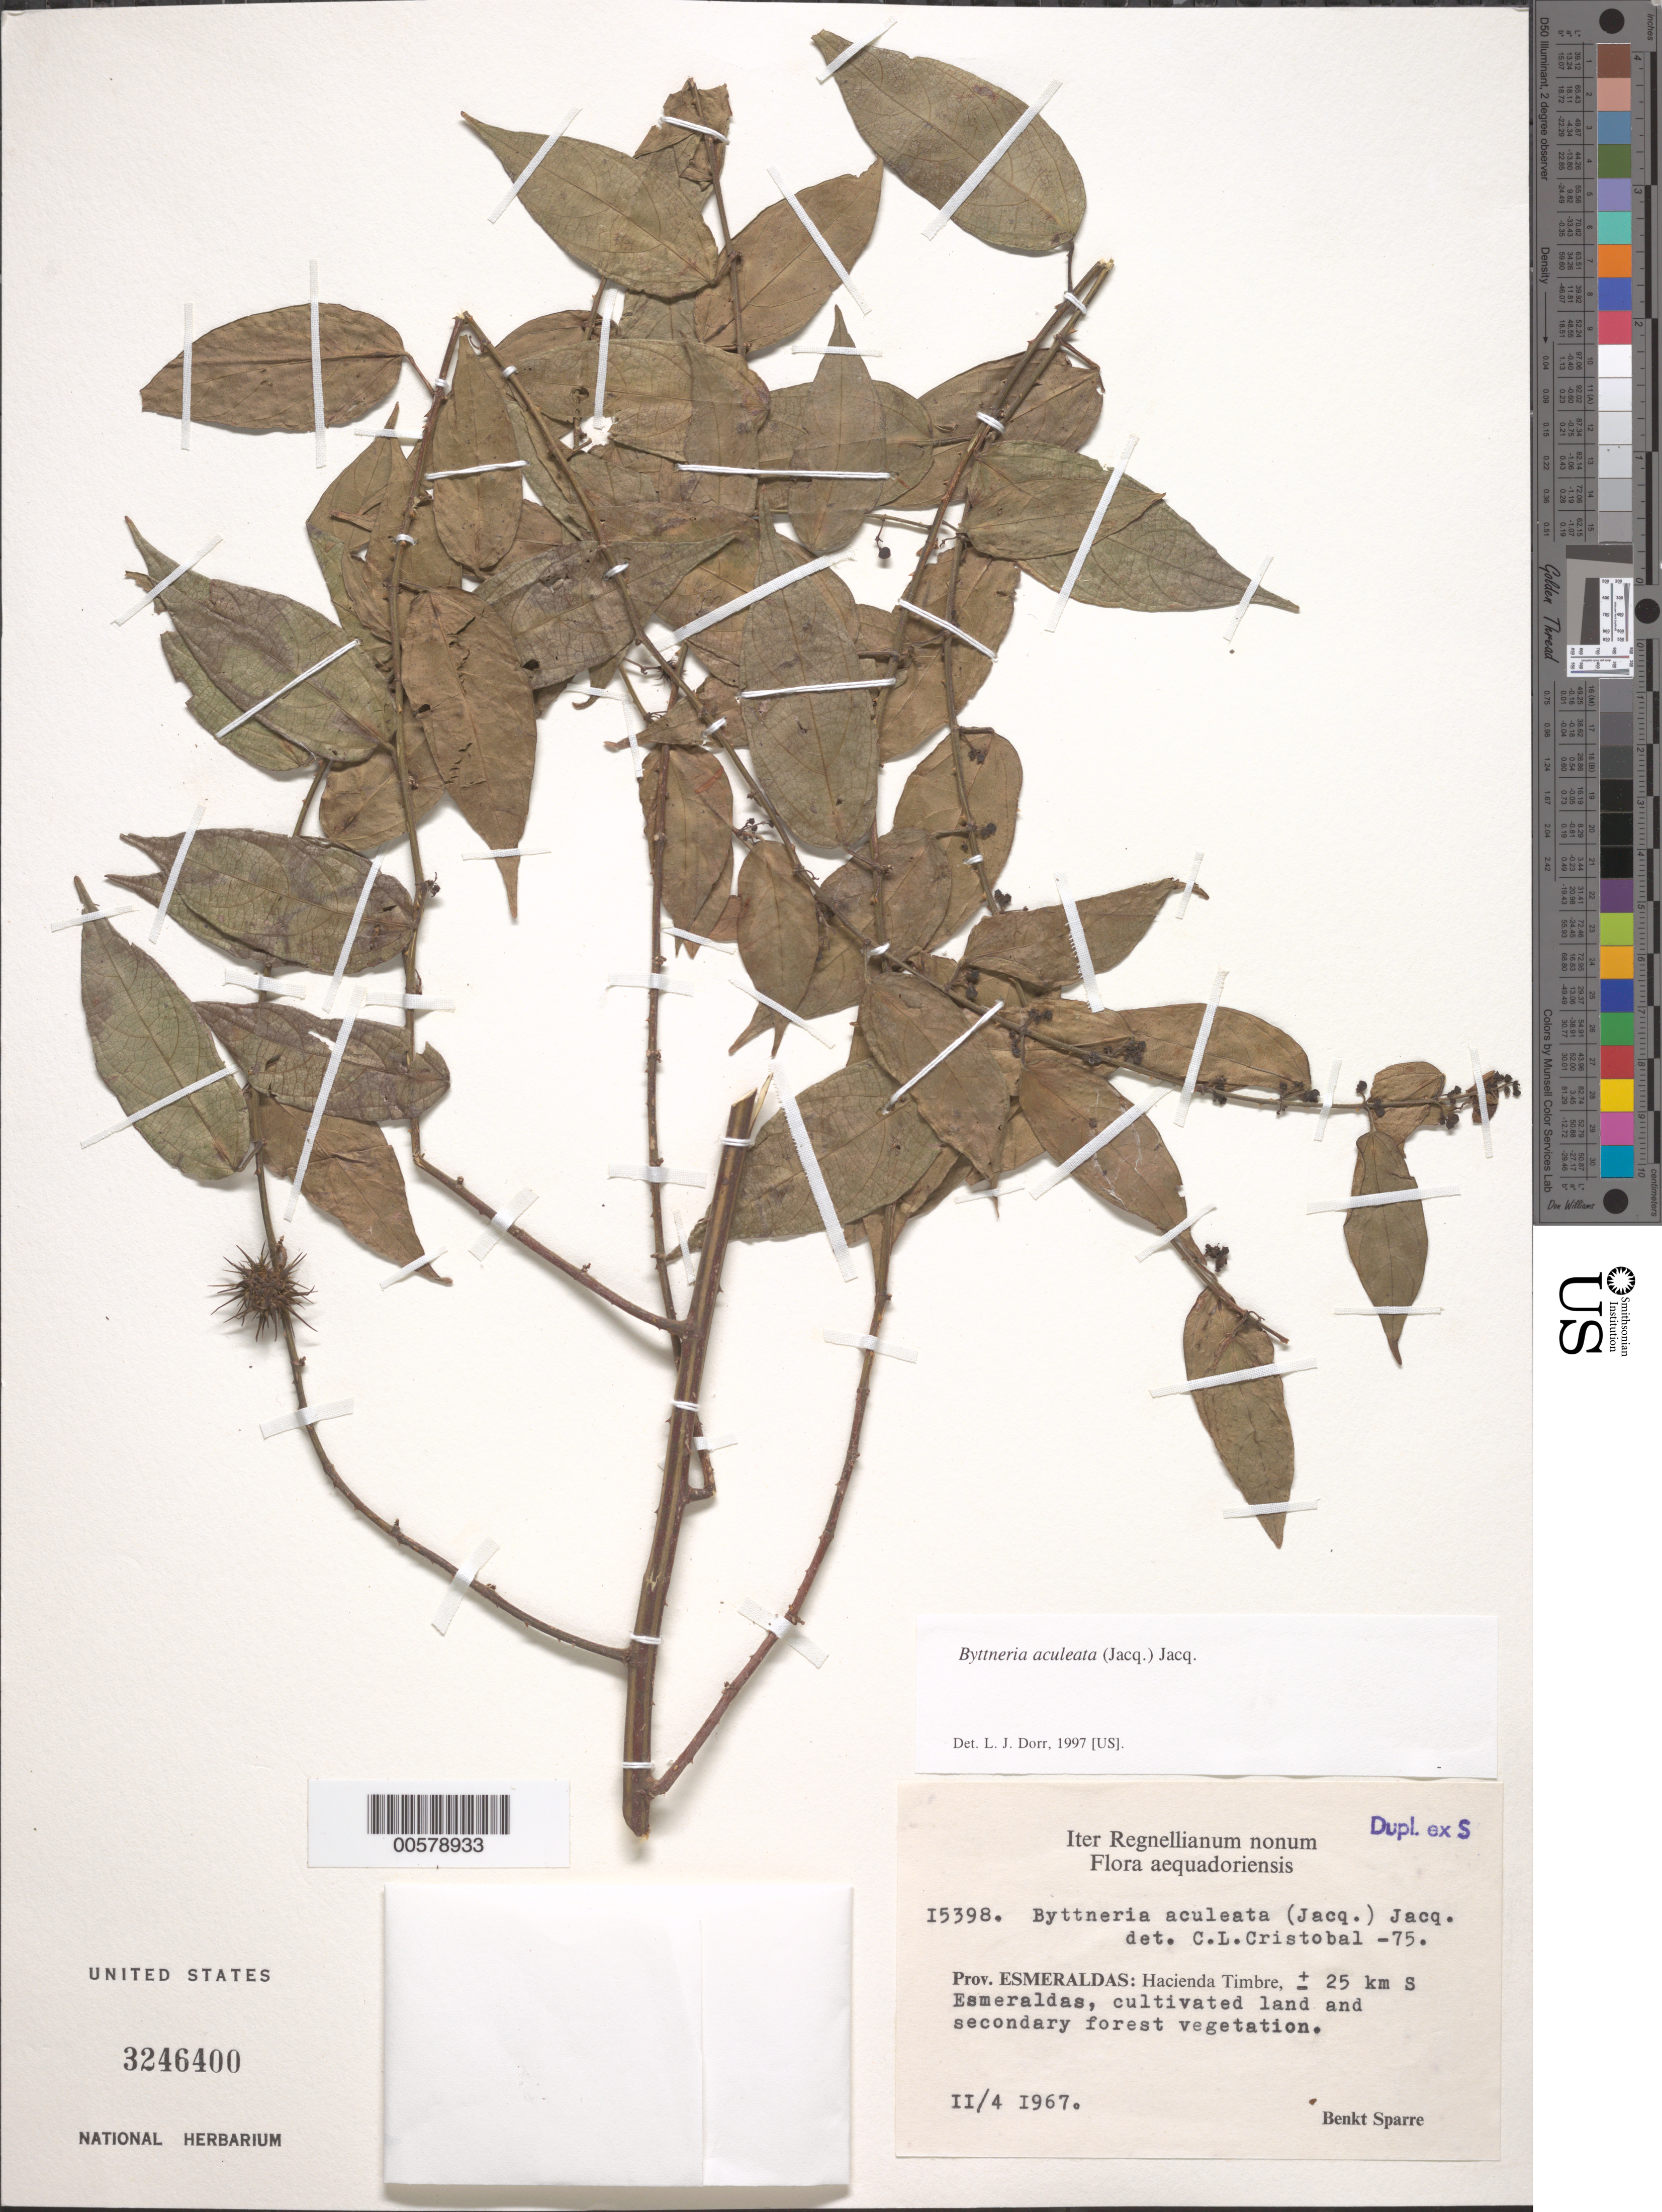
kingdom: Plantae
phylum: Tracheophyta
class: Magnoliopsida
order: Malvales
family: Malvaceae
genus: Byttneria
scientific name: Byttneria aculeata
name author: (Jacq.) Jacq.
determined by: Cristóbal, C. L.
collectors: B. Sparre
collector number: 15398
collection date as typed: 11 004 1967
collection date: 1967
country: Ecuador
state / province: Esmeraldas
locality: Hacienda Timbre, ca. 25 km S Esmeraldas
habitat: Cultivated land and secondary forest vegetation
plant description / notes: S, US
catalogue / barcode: US 3246400